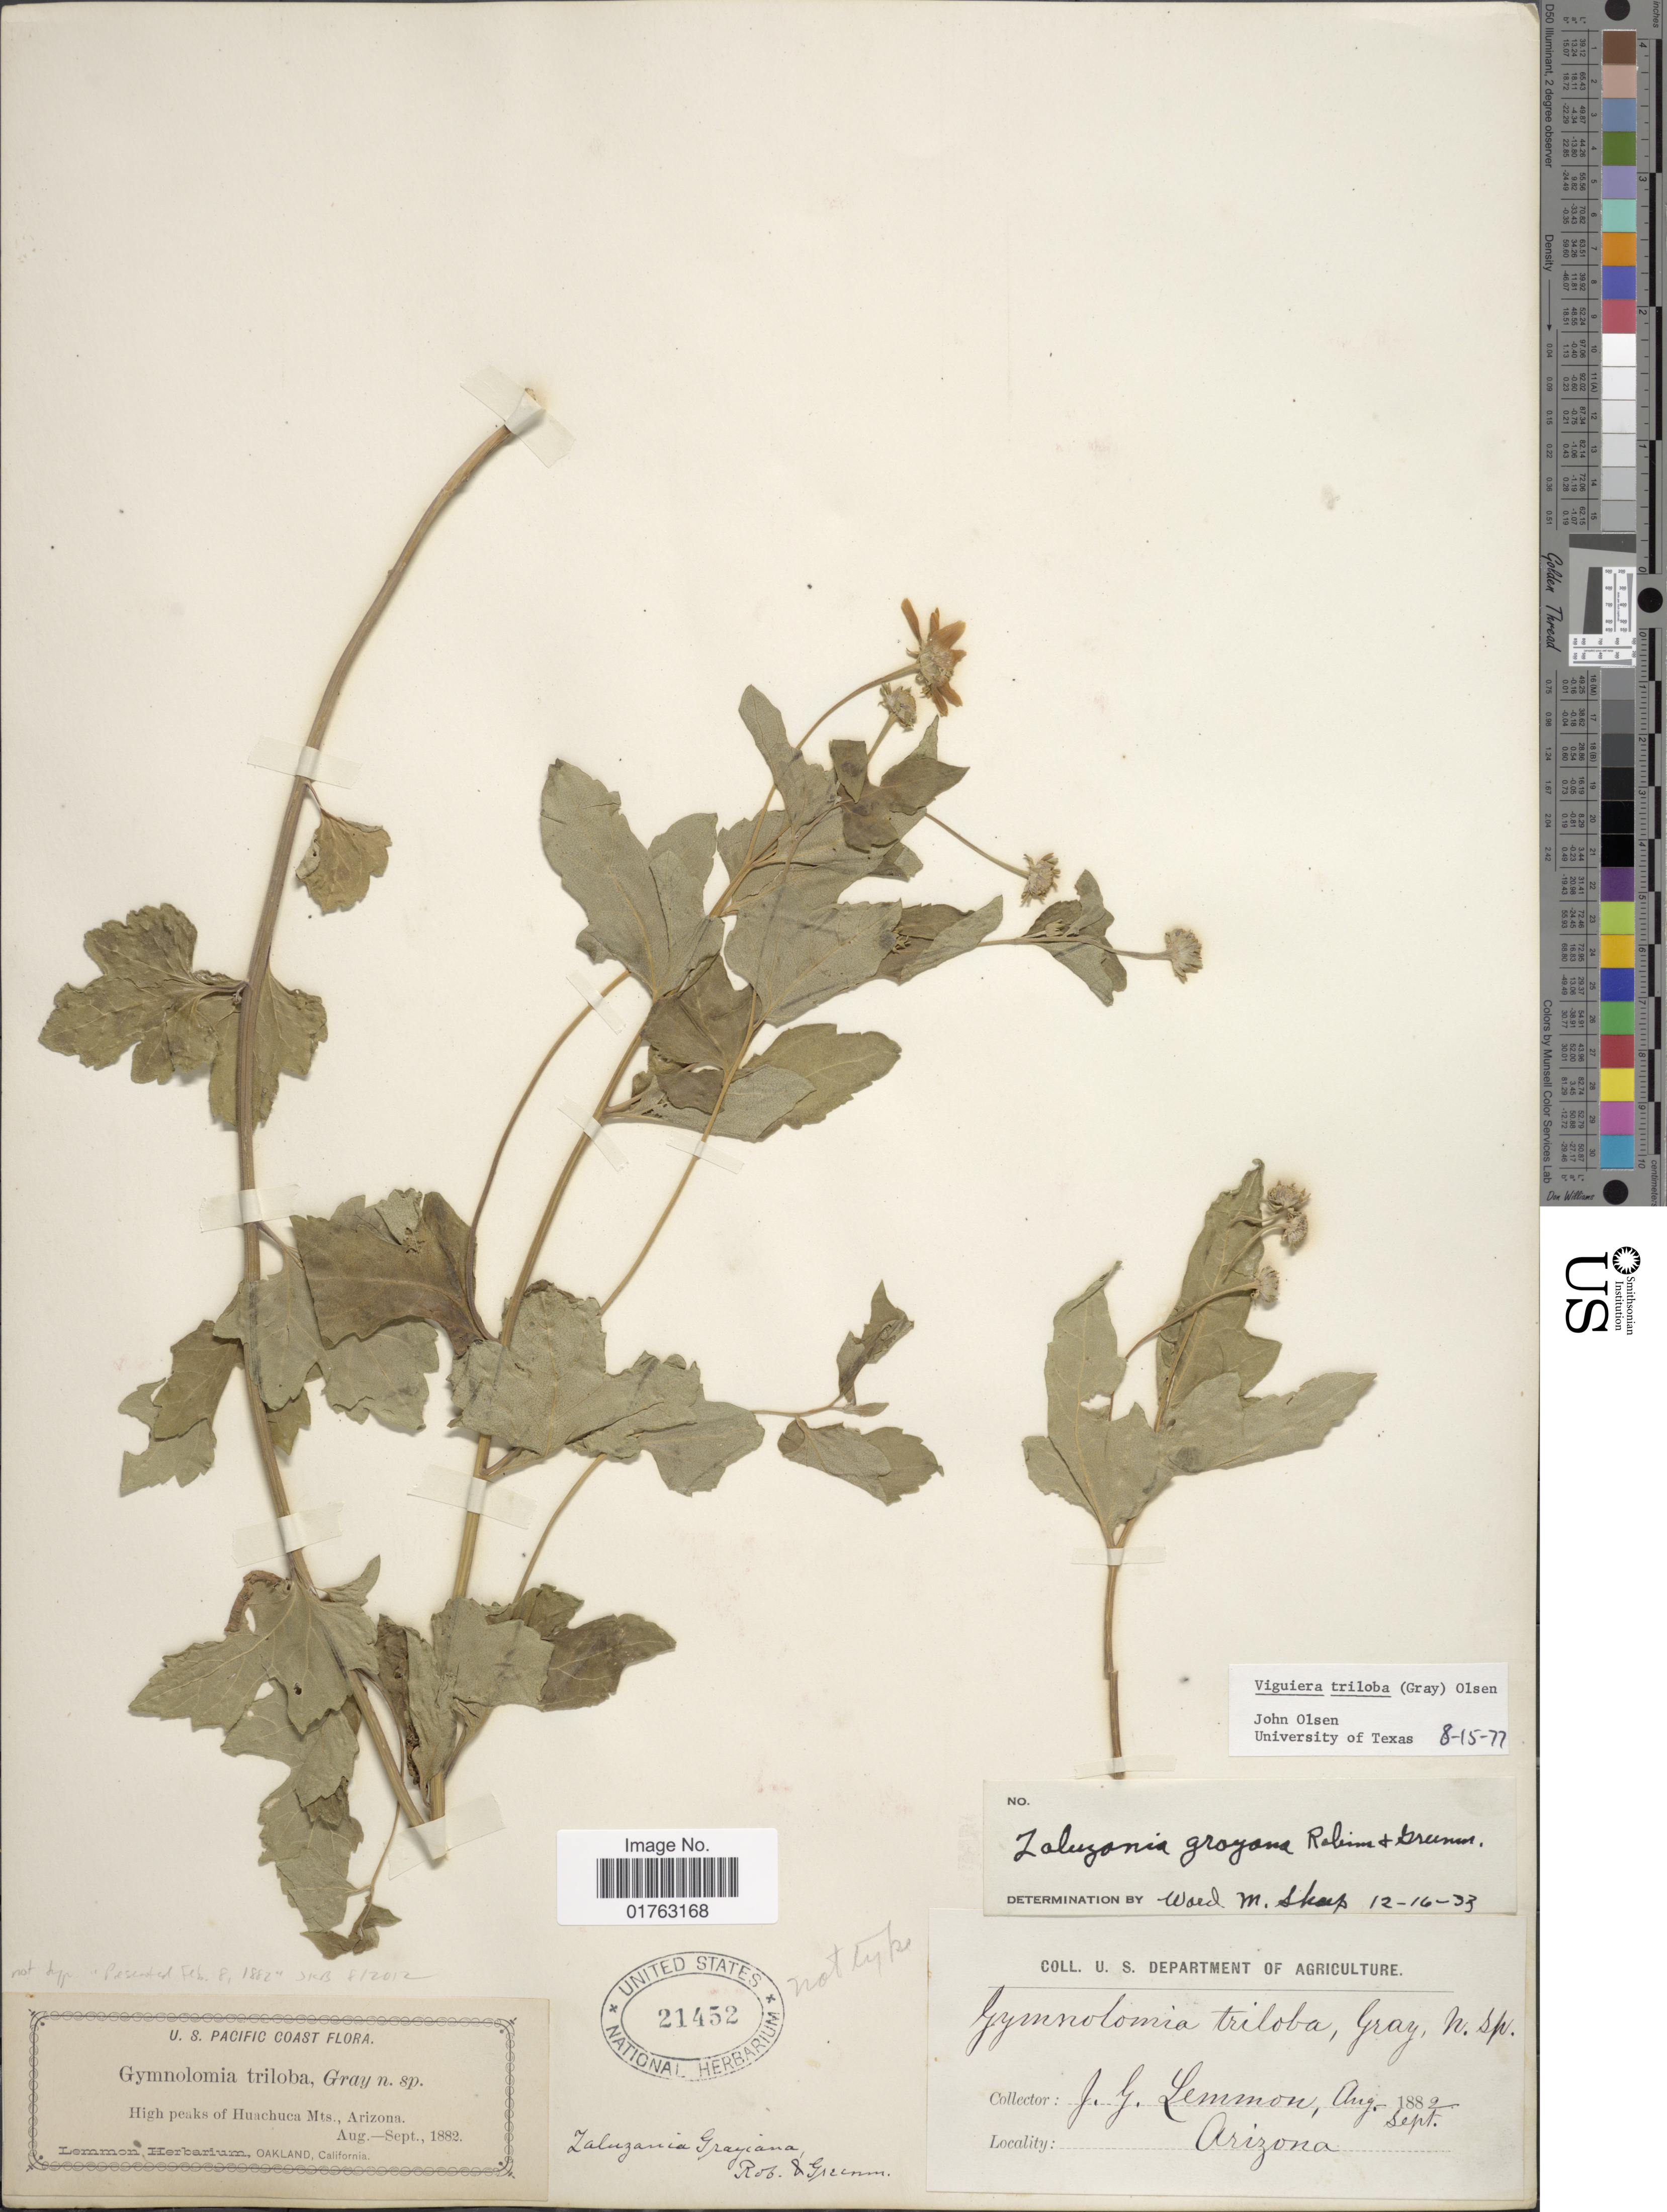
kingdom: Plantae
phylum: Tracheophyta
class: Magnoliopsida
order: Asterales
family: Asteraceae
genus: Zaluzania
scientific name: Zaluzania grayana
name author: B.L. Rob. & Greenm.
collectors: J. Lemmon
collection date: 1882-08/1882-09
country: United States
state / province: Arizona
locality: High peaks of Huachuca Mts.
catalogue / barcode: US 21452